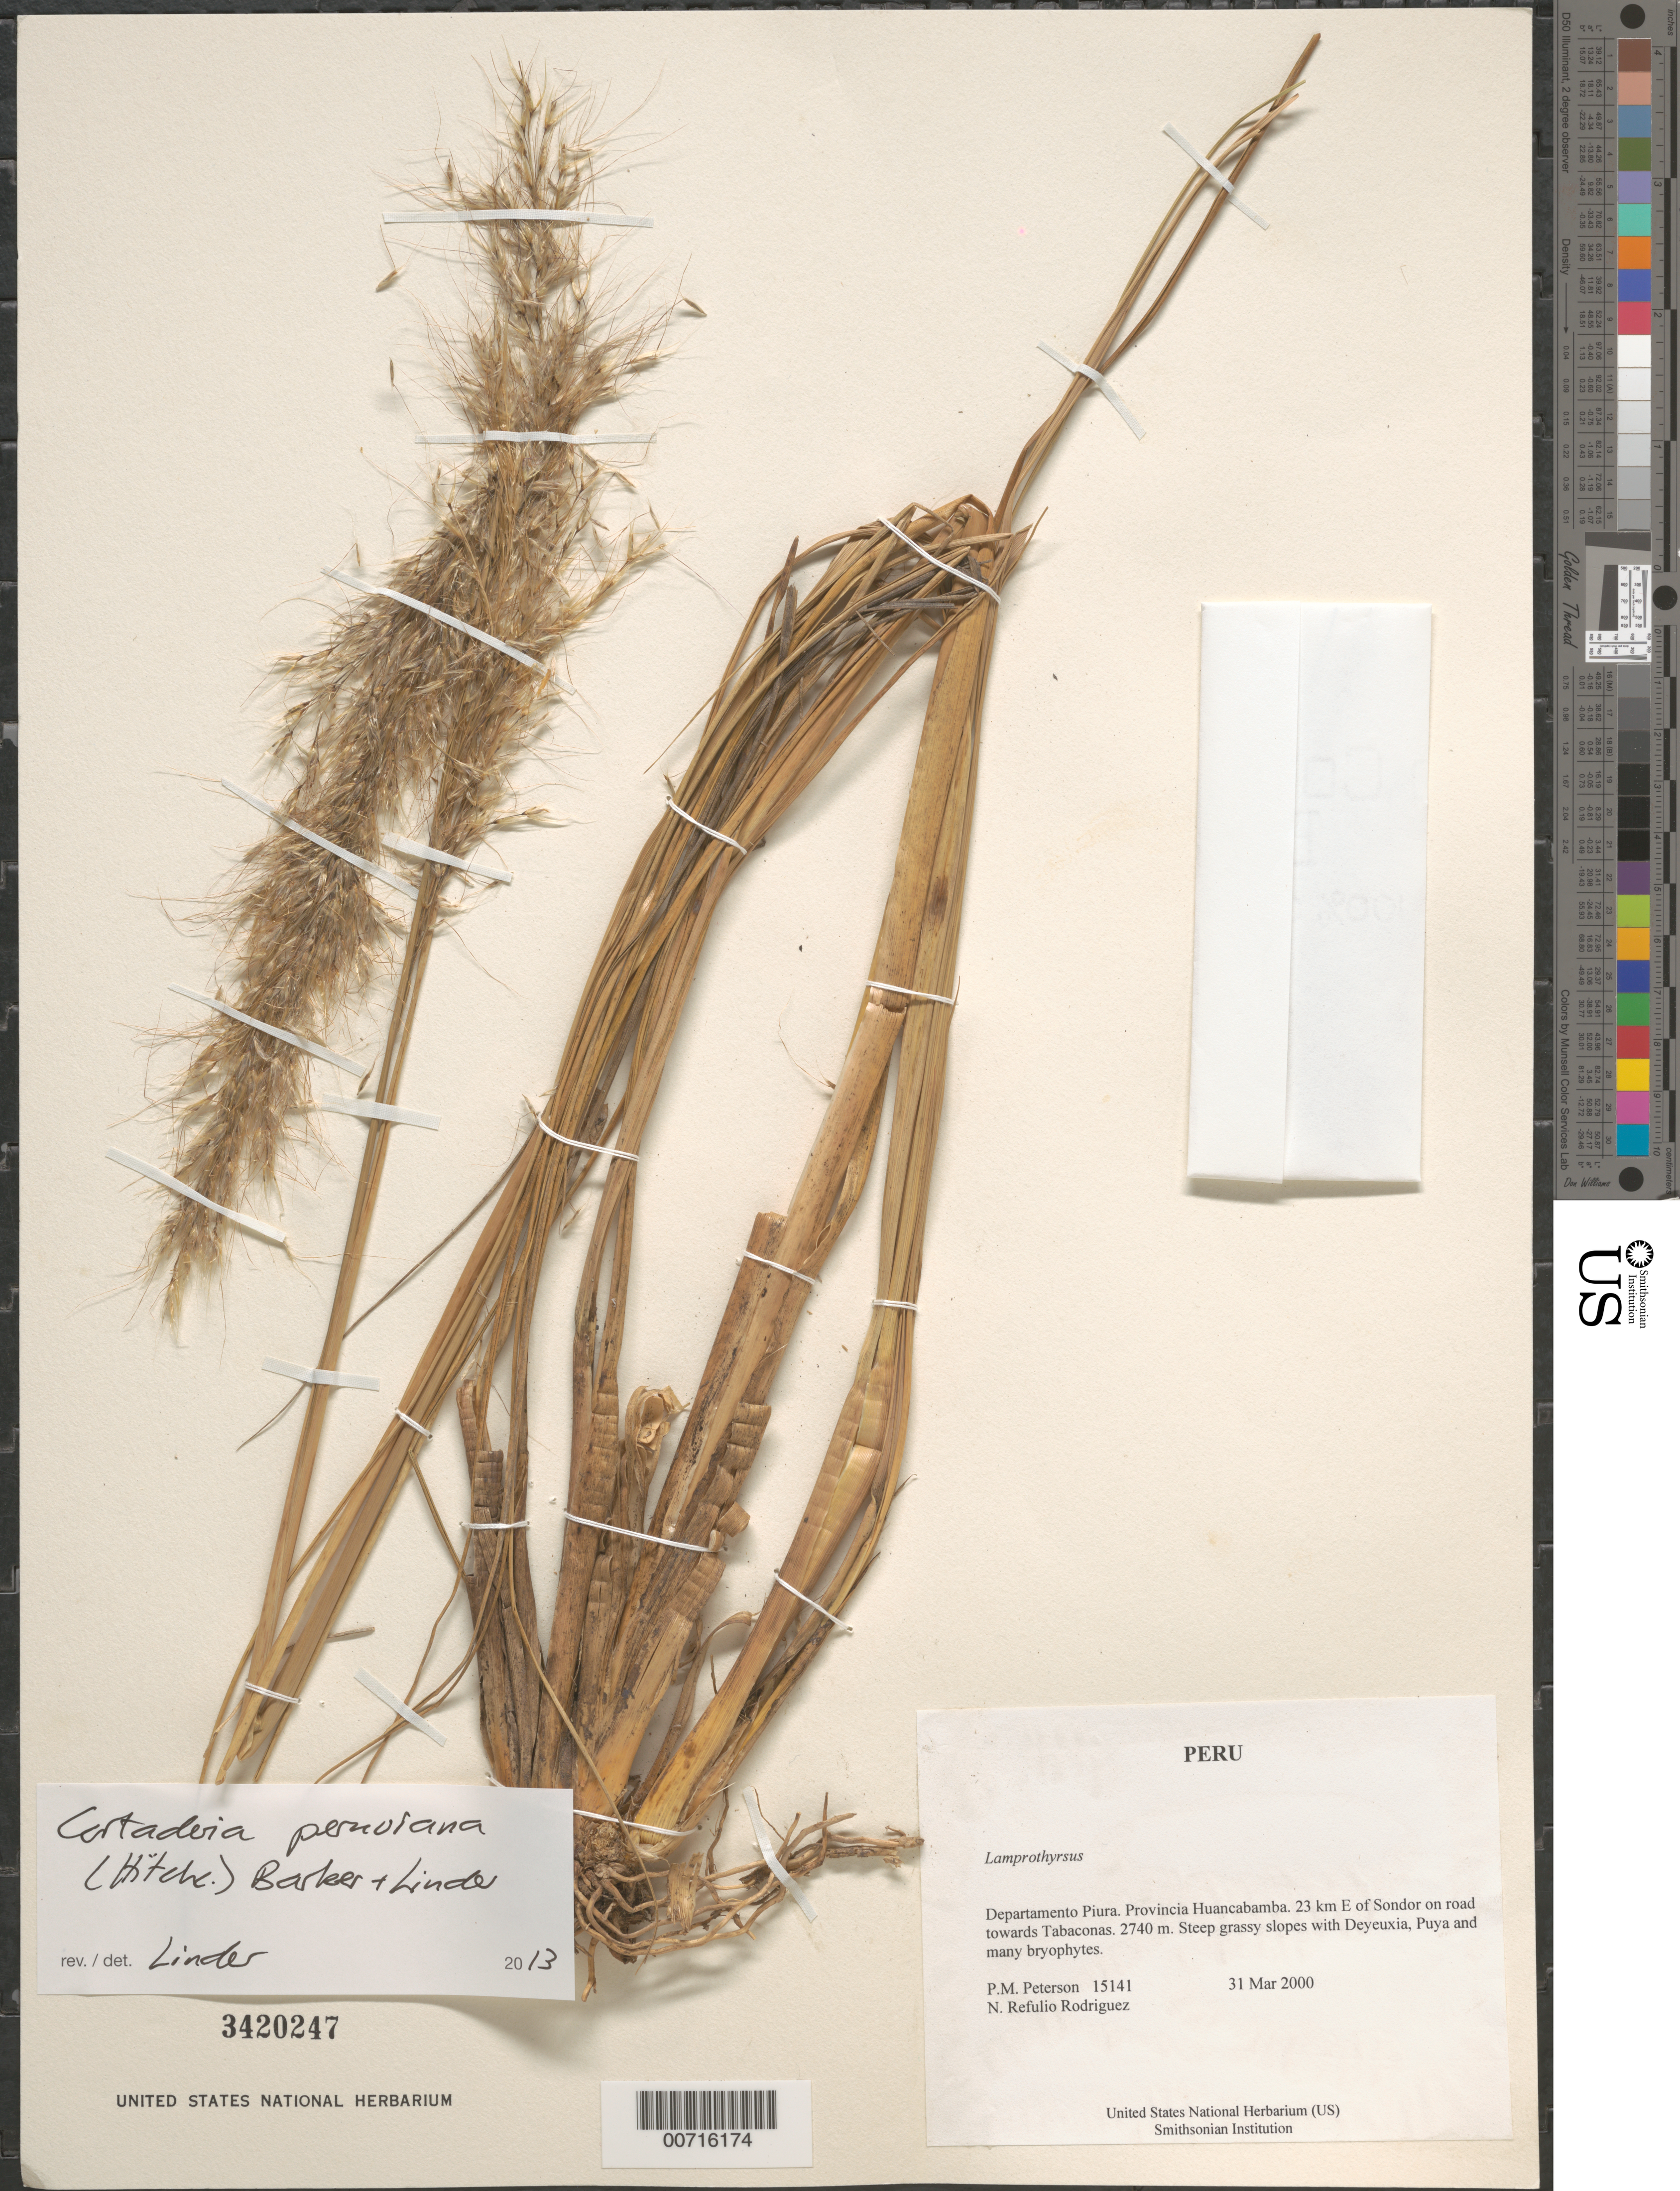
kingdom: Plantae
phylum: Tracheophyta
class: Liliopsida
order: Poales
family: Poaceae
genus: Lamprothyrsus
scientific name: Lamprothyrsus peruvianus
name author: Hitchc.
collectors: P. M. Peterson & N. Refulio-Rodríguez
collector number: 15141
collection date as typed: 31 Mar 2000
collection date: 2000-03-31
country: Peru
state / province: Piura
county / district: Huancabamba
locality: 23 km E of Sondor on road towards Tabaconas.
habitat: Steep grassy slopes with Deyeuxia, Puya and many bryophytes.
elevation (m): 2740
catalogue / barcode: US 3420247